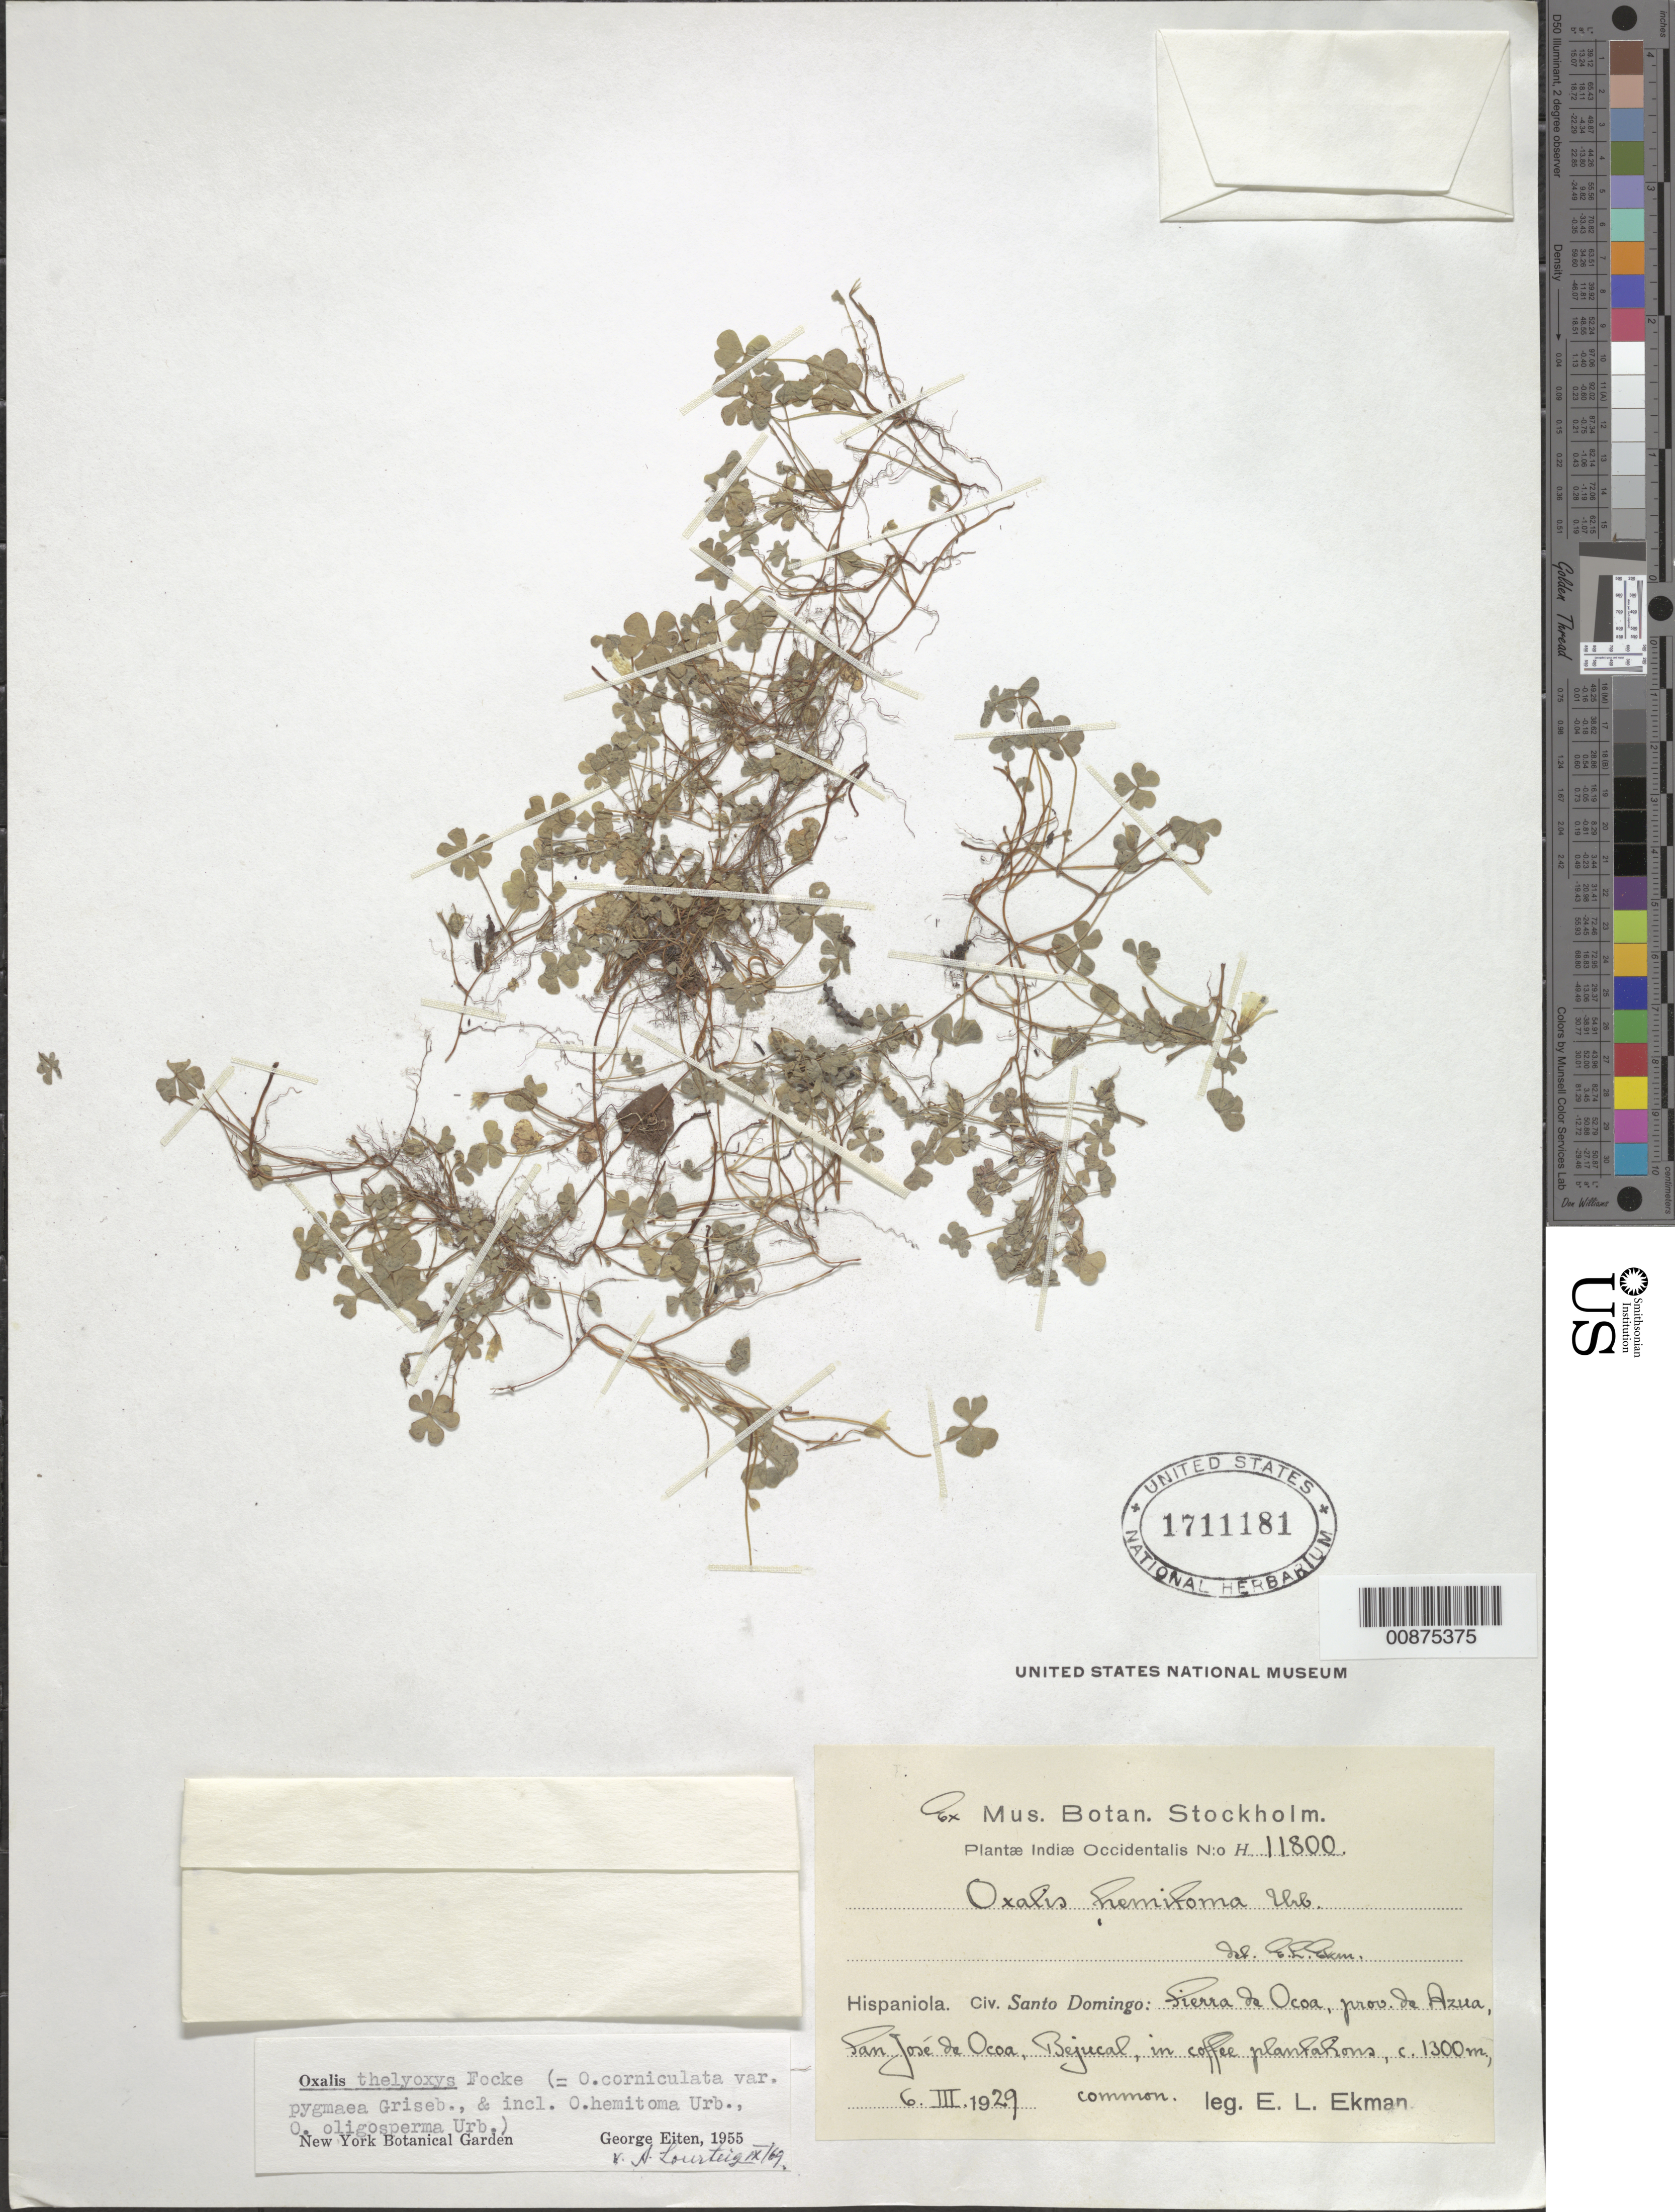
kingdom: Plantae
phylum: Tracheophyta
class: Magnoliopsida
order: Oxalidales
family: Oxalidaceae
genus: Oxalis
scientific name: Oxalis thelyoxys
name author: Focke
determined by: Lourteig, A.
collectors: E. L. Ekman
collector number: H 11800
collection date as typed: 06 Mar 1929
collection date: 1929-03-06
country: Dominican Republic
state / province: Azua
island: Hispaniola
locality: Sierra de Ocoa, San José de Ocoa, Bejucal.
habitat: In coffee plantations.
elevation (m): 1300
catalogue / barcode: US 1711181